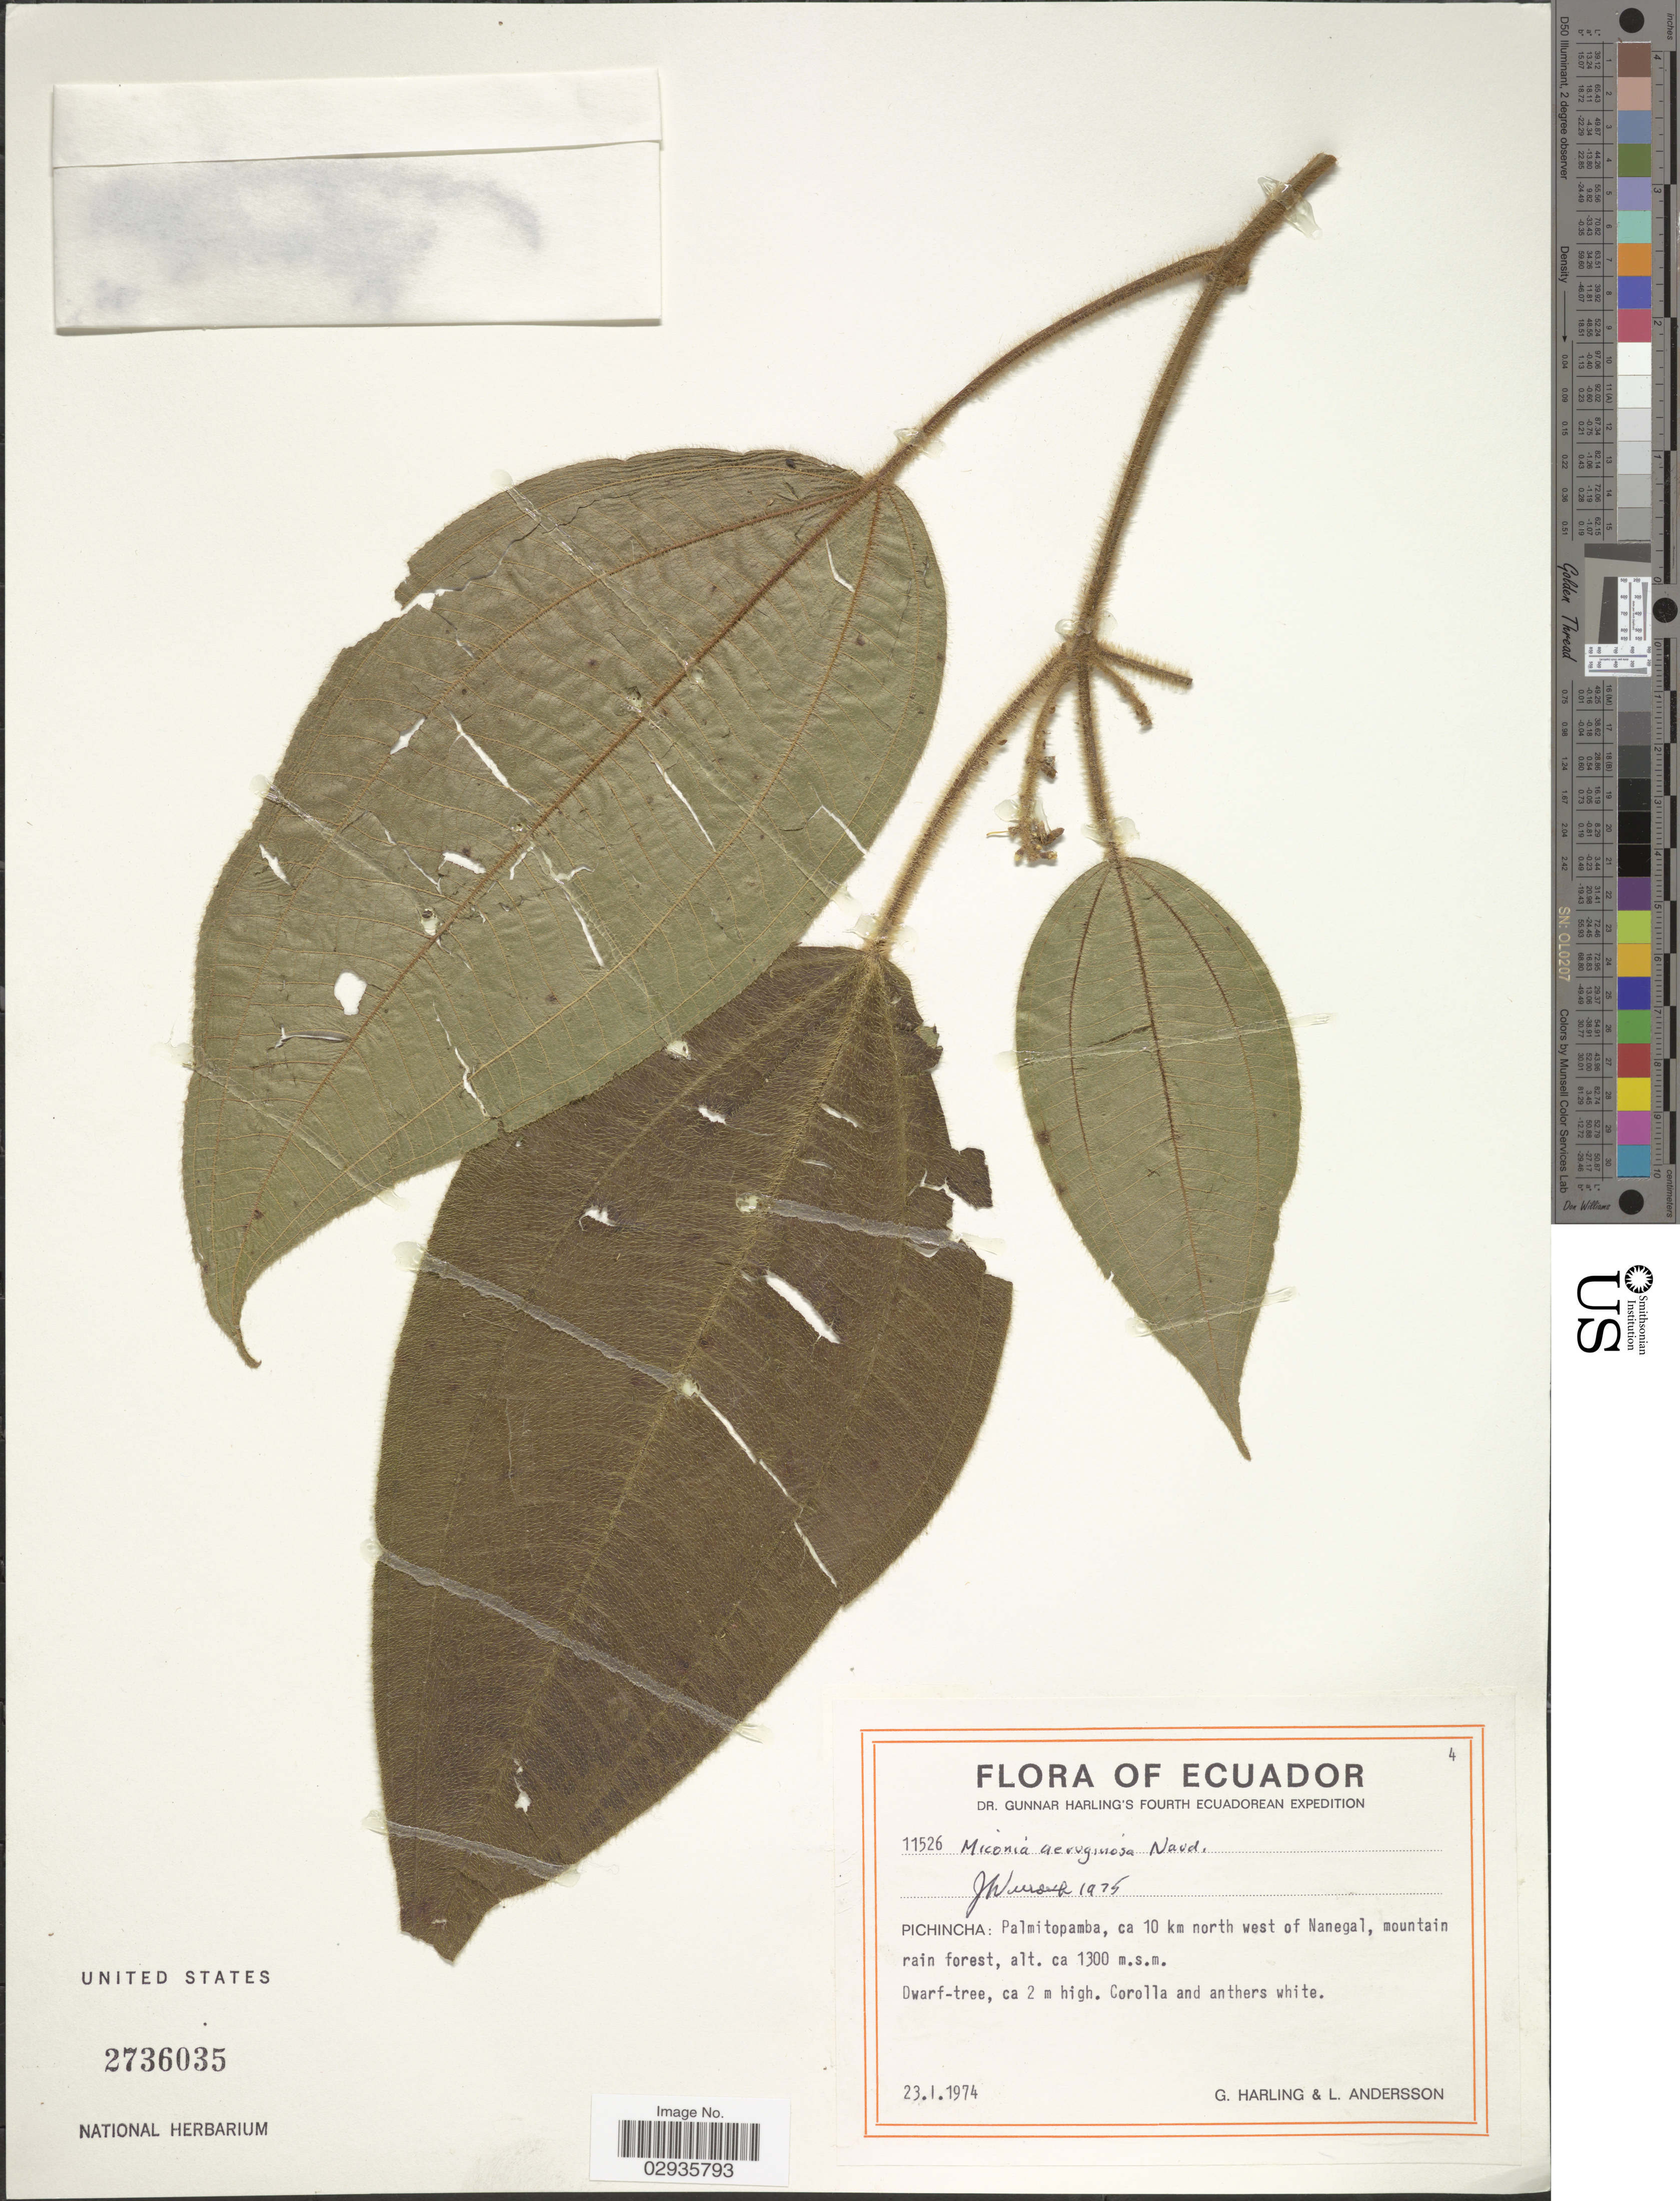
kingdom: Plantae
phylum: Tracheophyta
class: Magnoliopsida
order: Myrtales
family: Melastomataceae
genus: Miconia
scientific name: Miconia aeruginosa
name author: Naudin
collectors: G. Harling & L. Andersson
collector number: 11526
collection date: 1974-01-23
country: Ecuador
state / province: Pichincha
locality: Palmitopamba, ca 10 km north west of Nanegal.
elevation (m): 1300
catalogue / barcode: US 2736035